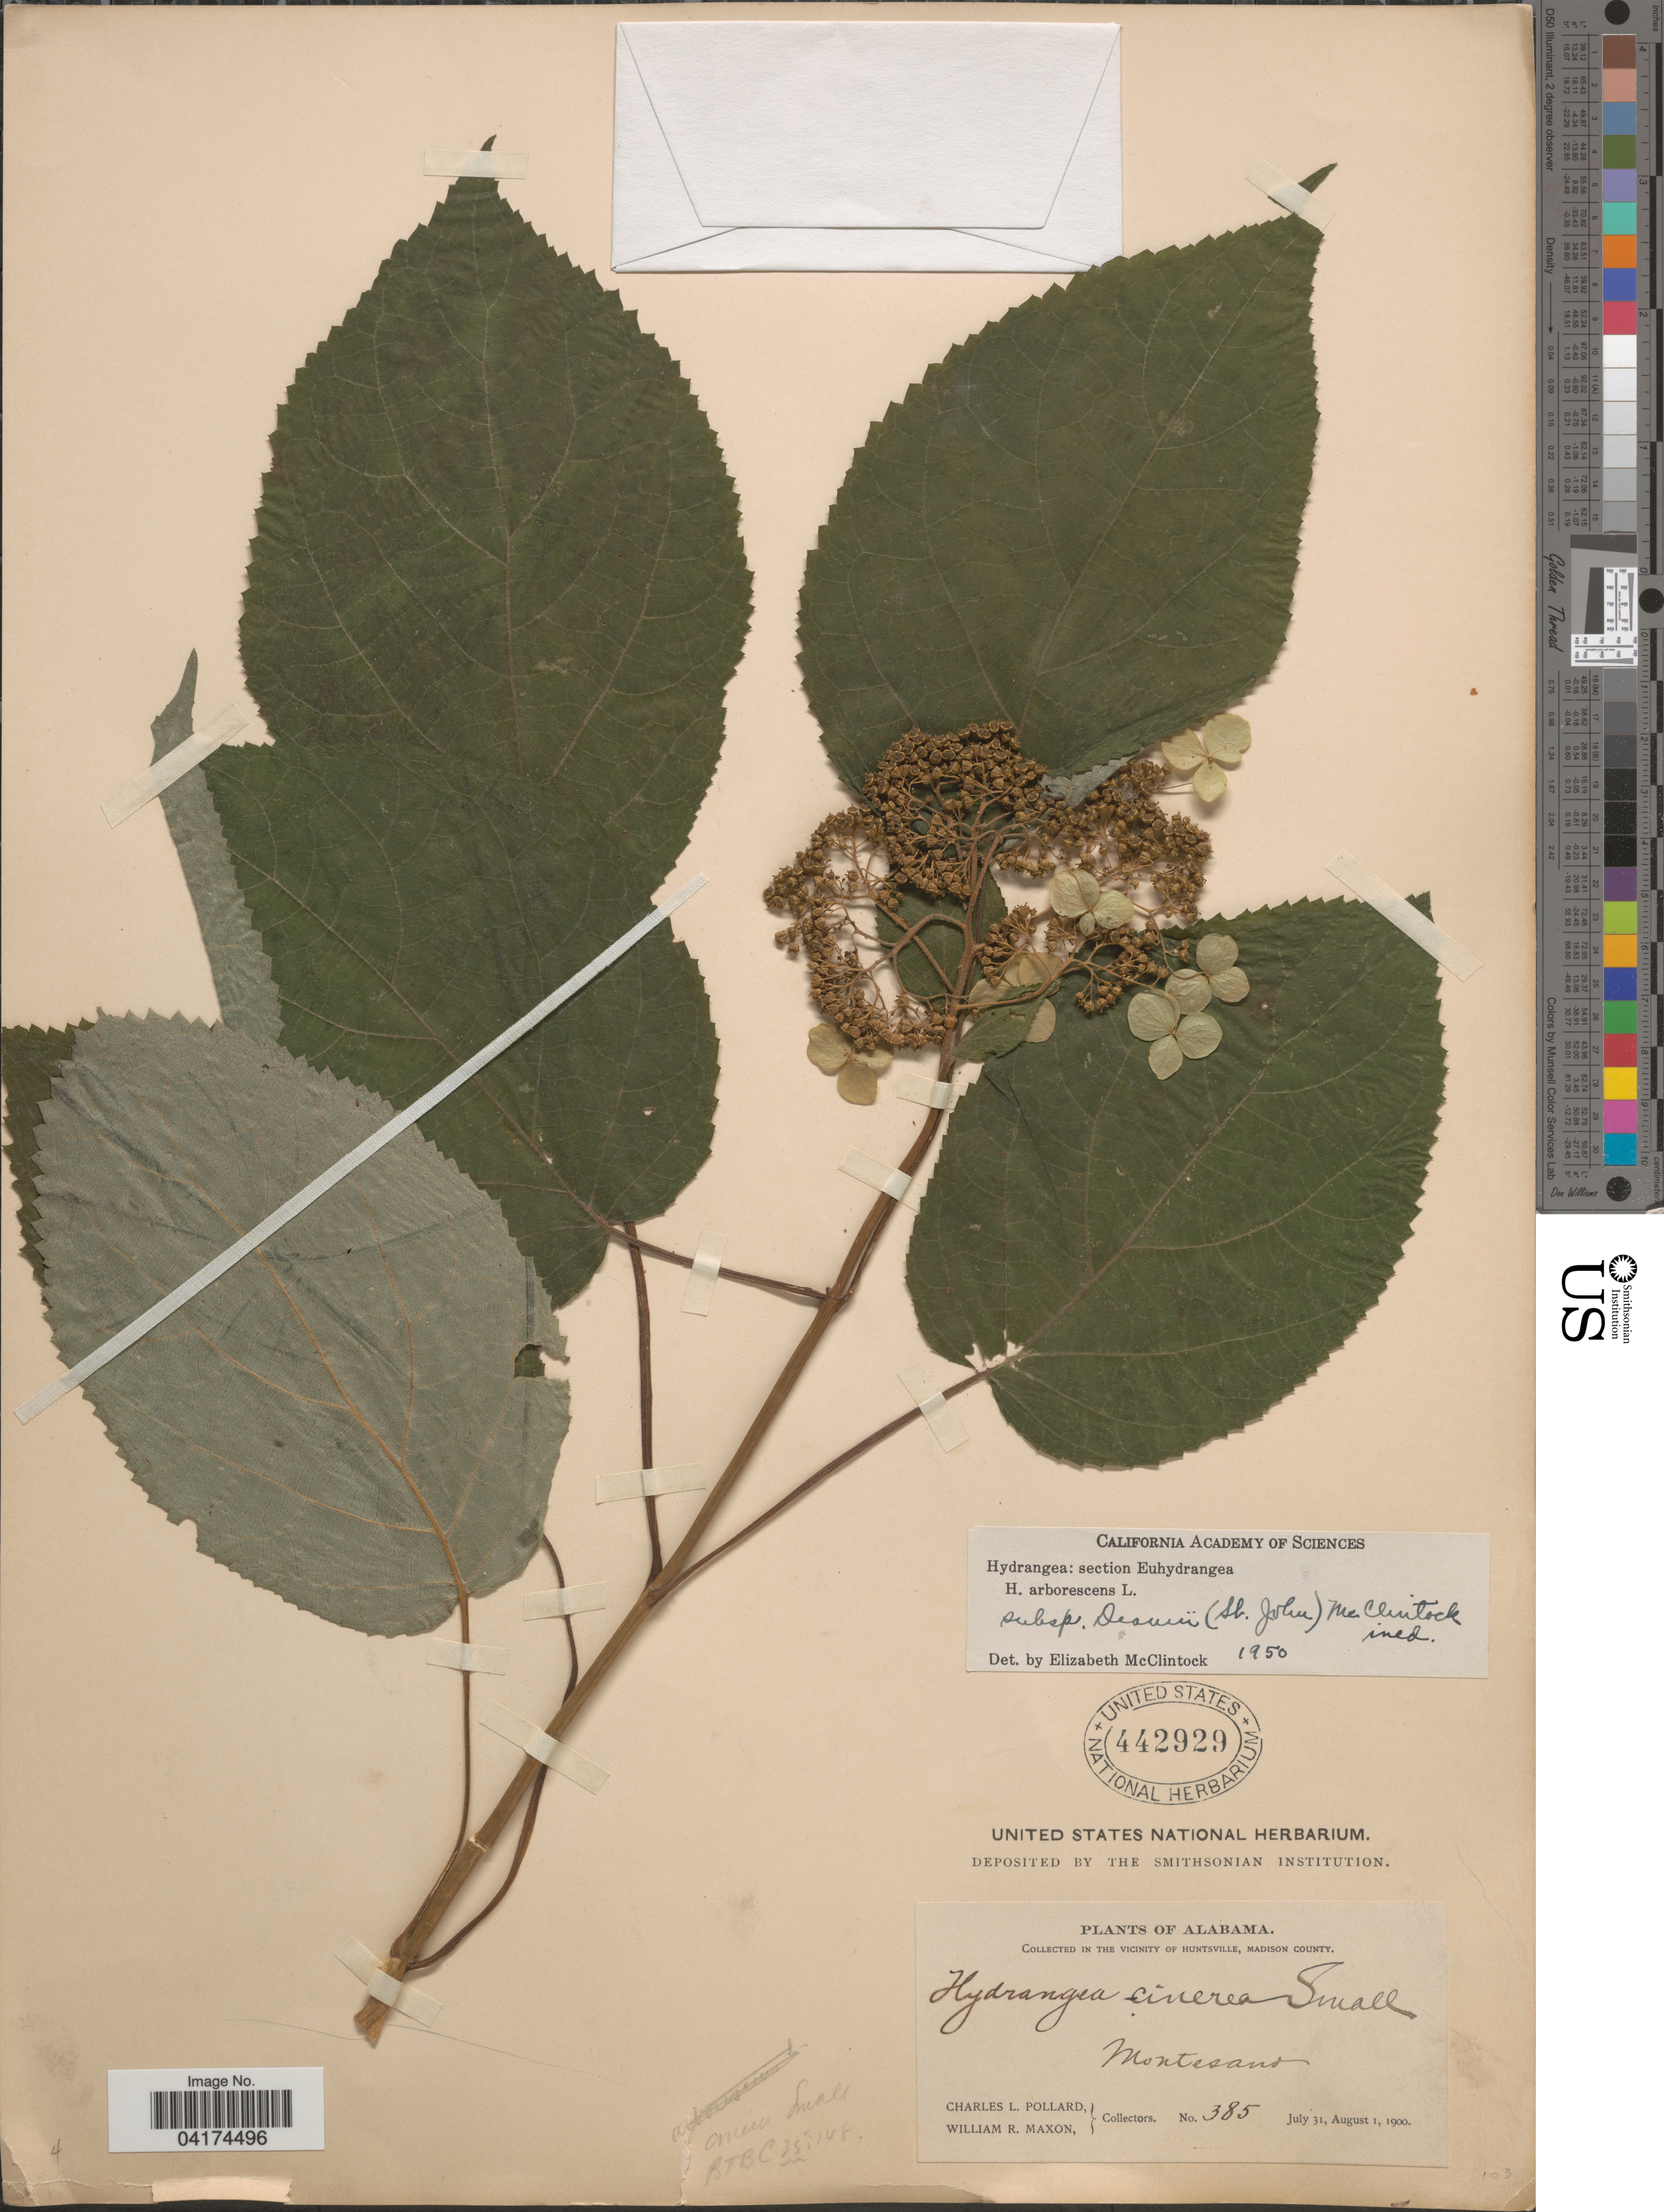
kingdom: Plantae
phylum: Tracheophyta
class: Magnoliopsida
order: Cornales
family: Hydrangeaceae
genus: Hydrangea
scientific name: Hydrangea arborescens var. deamii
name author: H. St. John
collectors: C. L. Pollard & W. R. Maxon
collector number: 385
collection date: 1900-07-31/1900-08-01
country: United States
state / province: Alabama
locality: Vicinity of Huntsville, Madison County. Montesano.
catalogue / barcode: US 442929